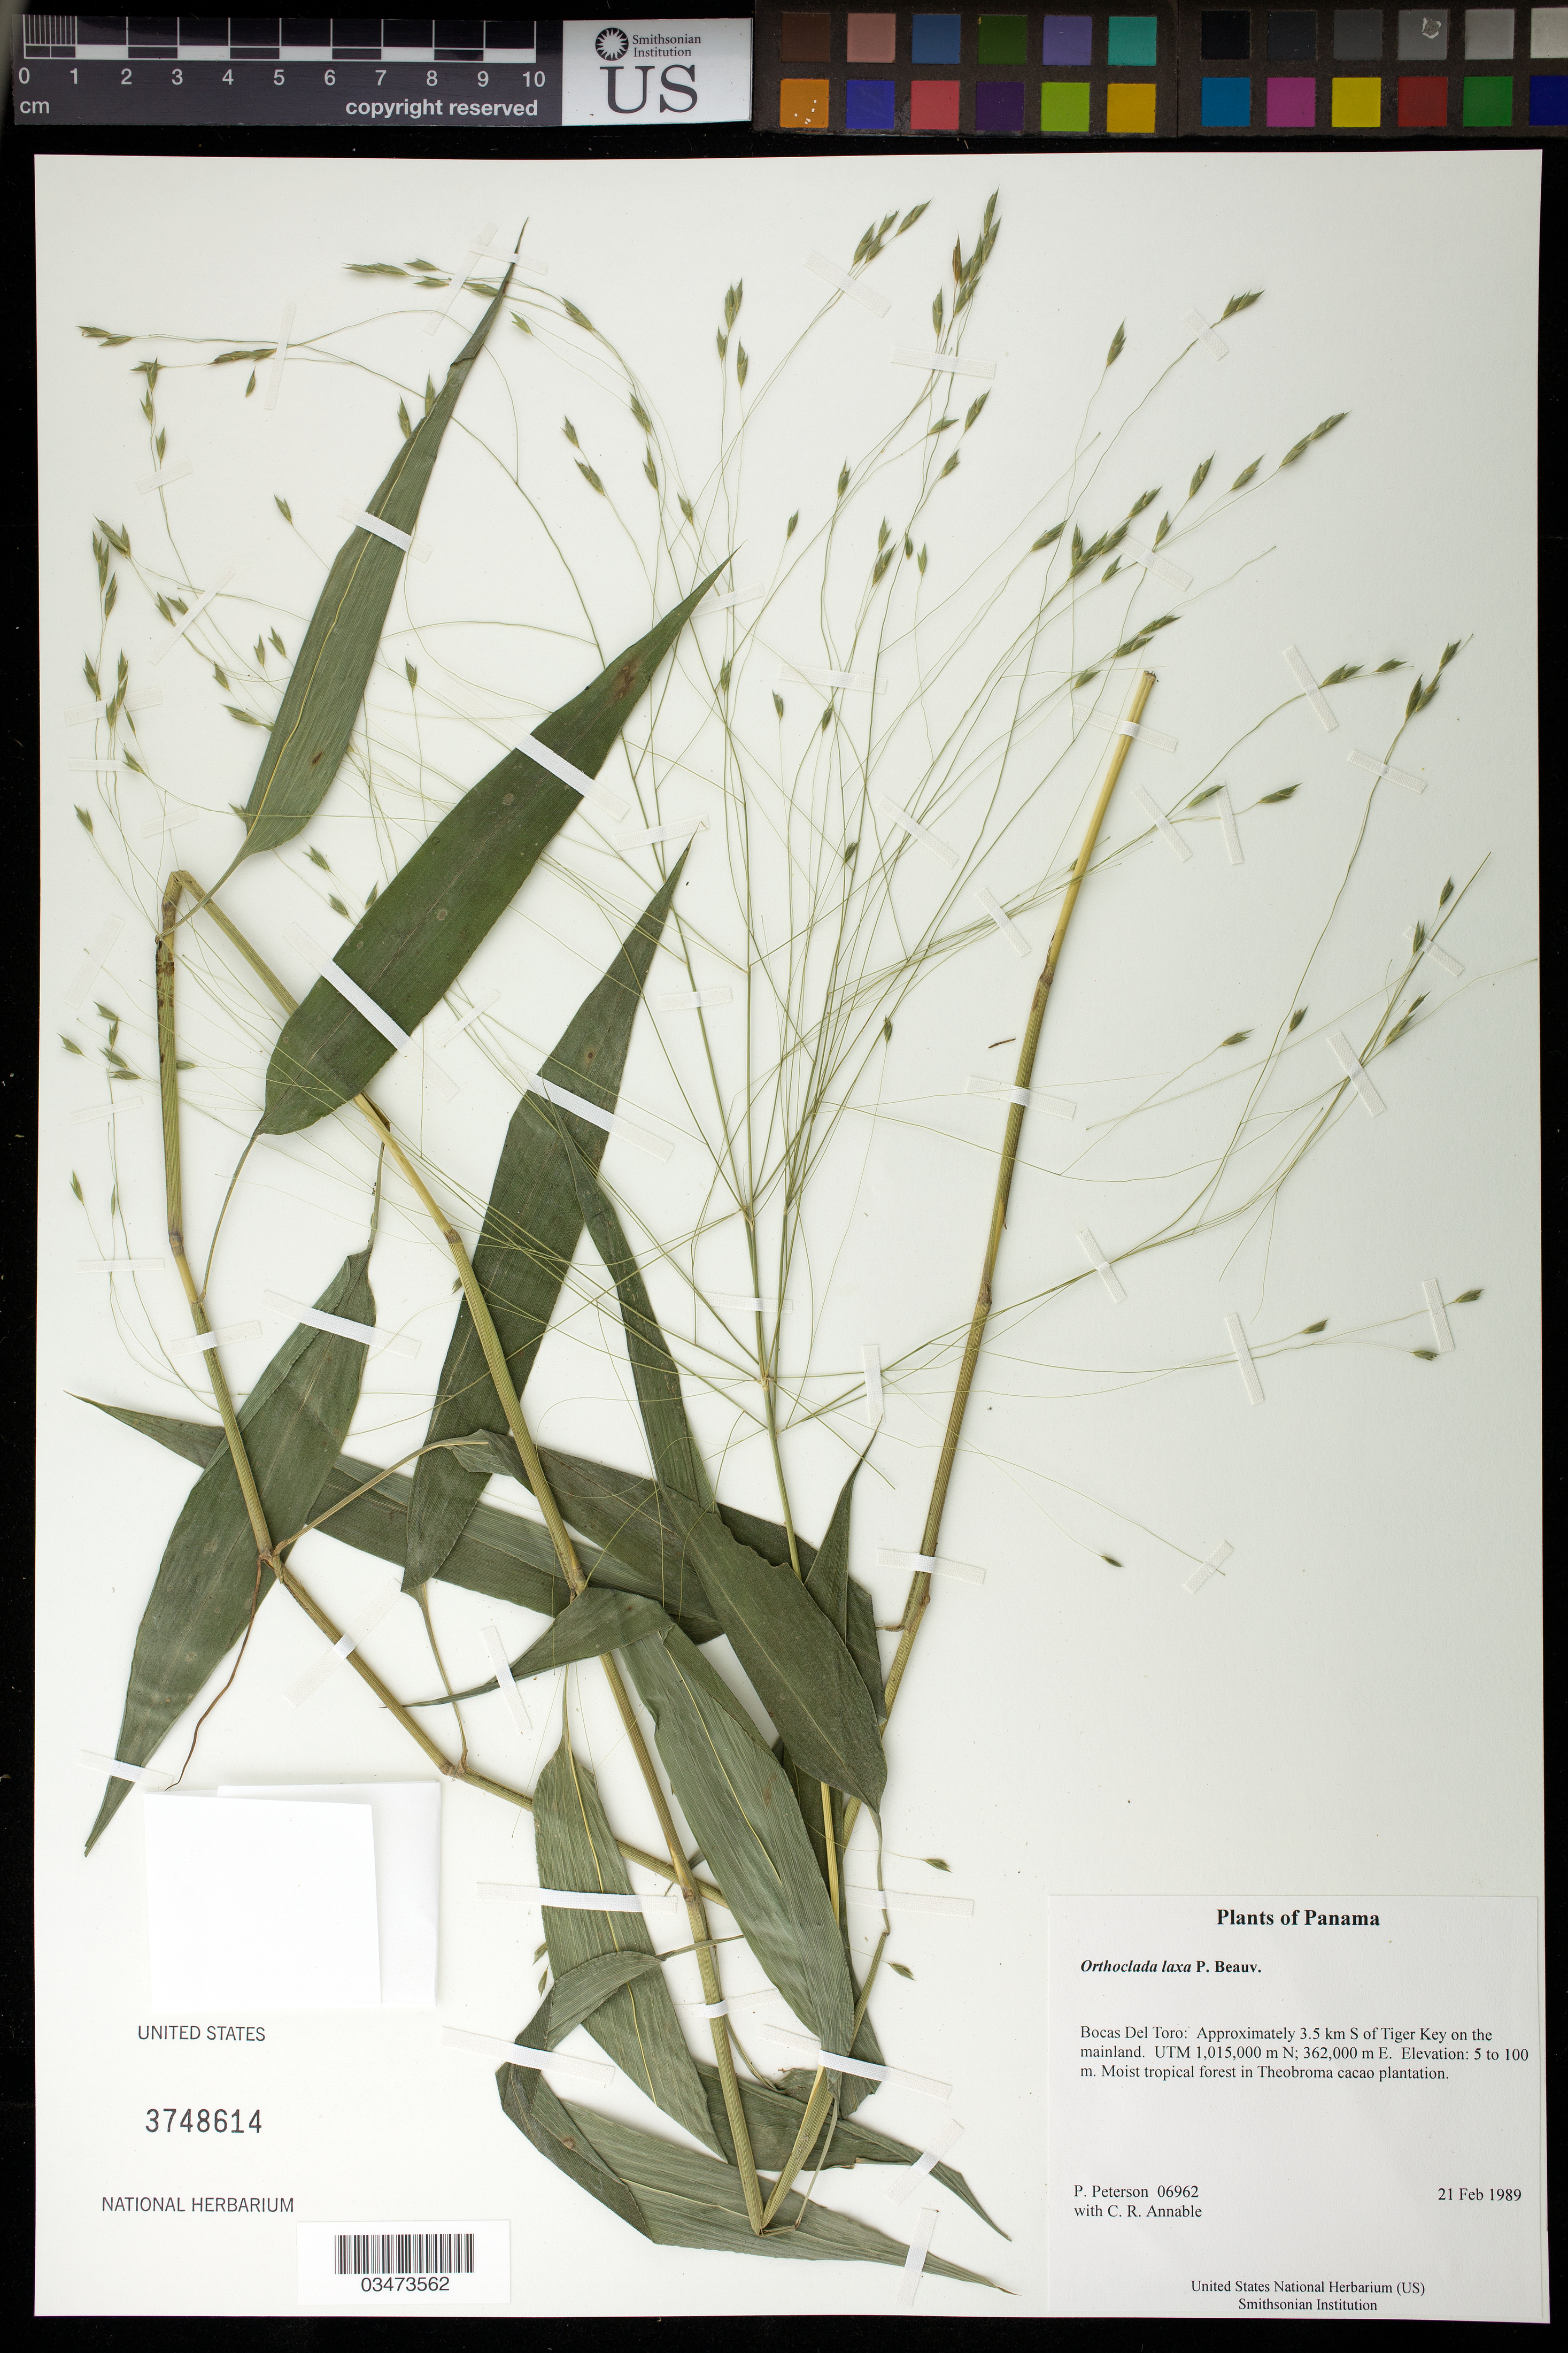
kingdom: Plantae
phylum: Tracheophyta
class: Liliopsida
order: Poales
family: Poaceae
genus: Orthoclada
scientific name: Orthoclada laxa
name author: P. Beauv.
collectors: P. M. Peterson & C. R. Annable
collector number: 06962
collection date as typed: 21 Feb 1989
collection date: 1989-02-21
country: Panama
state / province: Bocas del Toro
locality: Approximately 3.5 km S of Tiger Key on the mainland. UTM 1,015,000 m N; 362,000 m E.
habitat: Moist tropical forest in Theobroma cacao plantation.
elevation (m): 5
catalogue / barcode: US 3748614